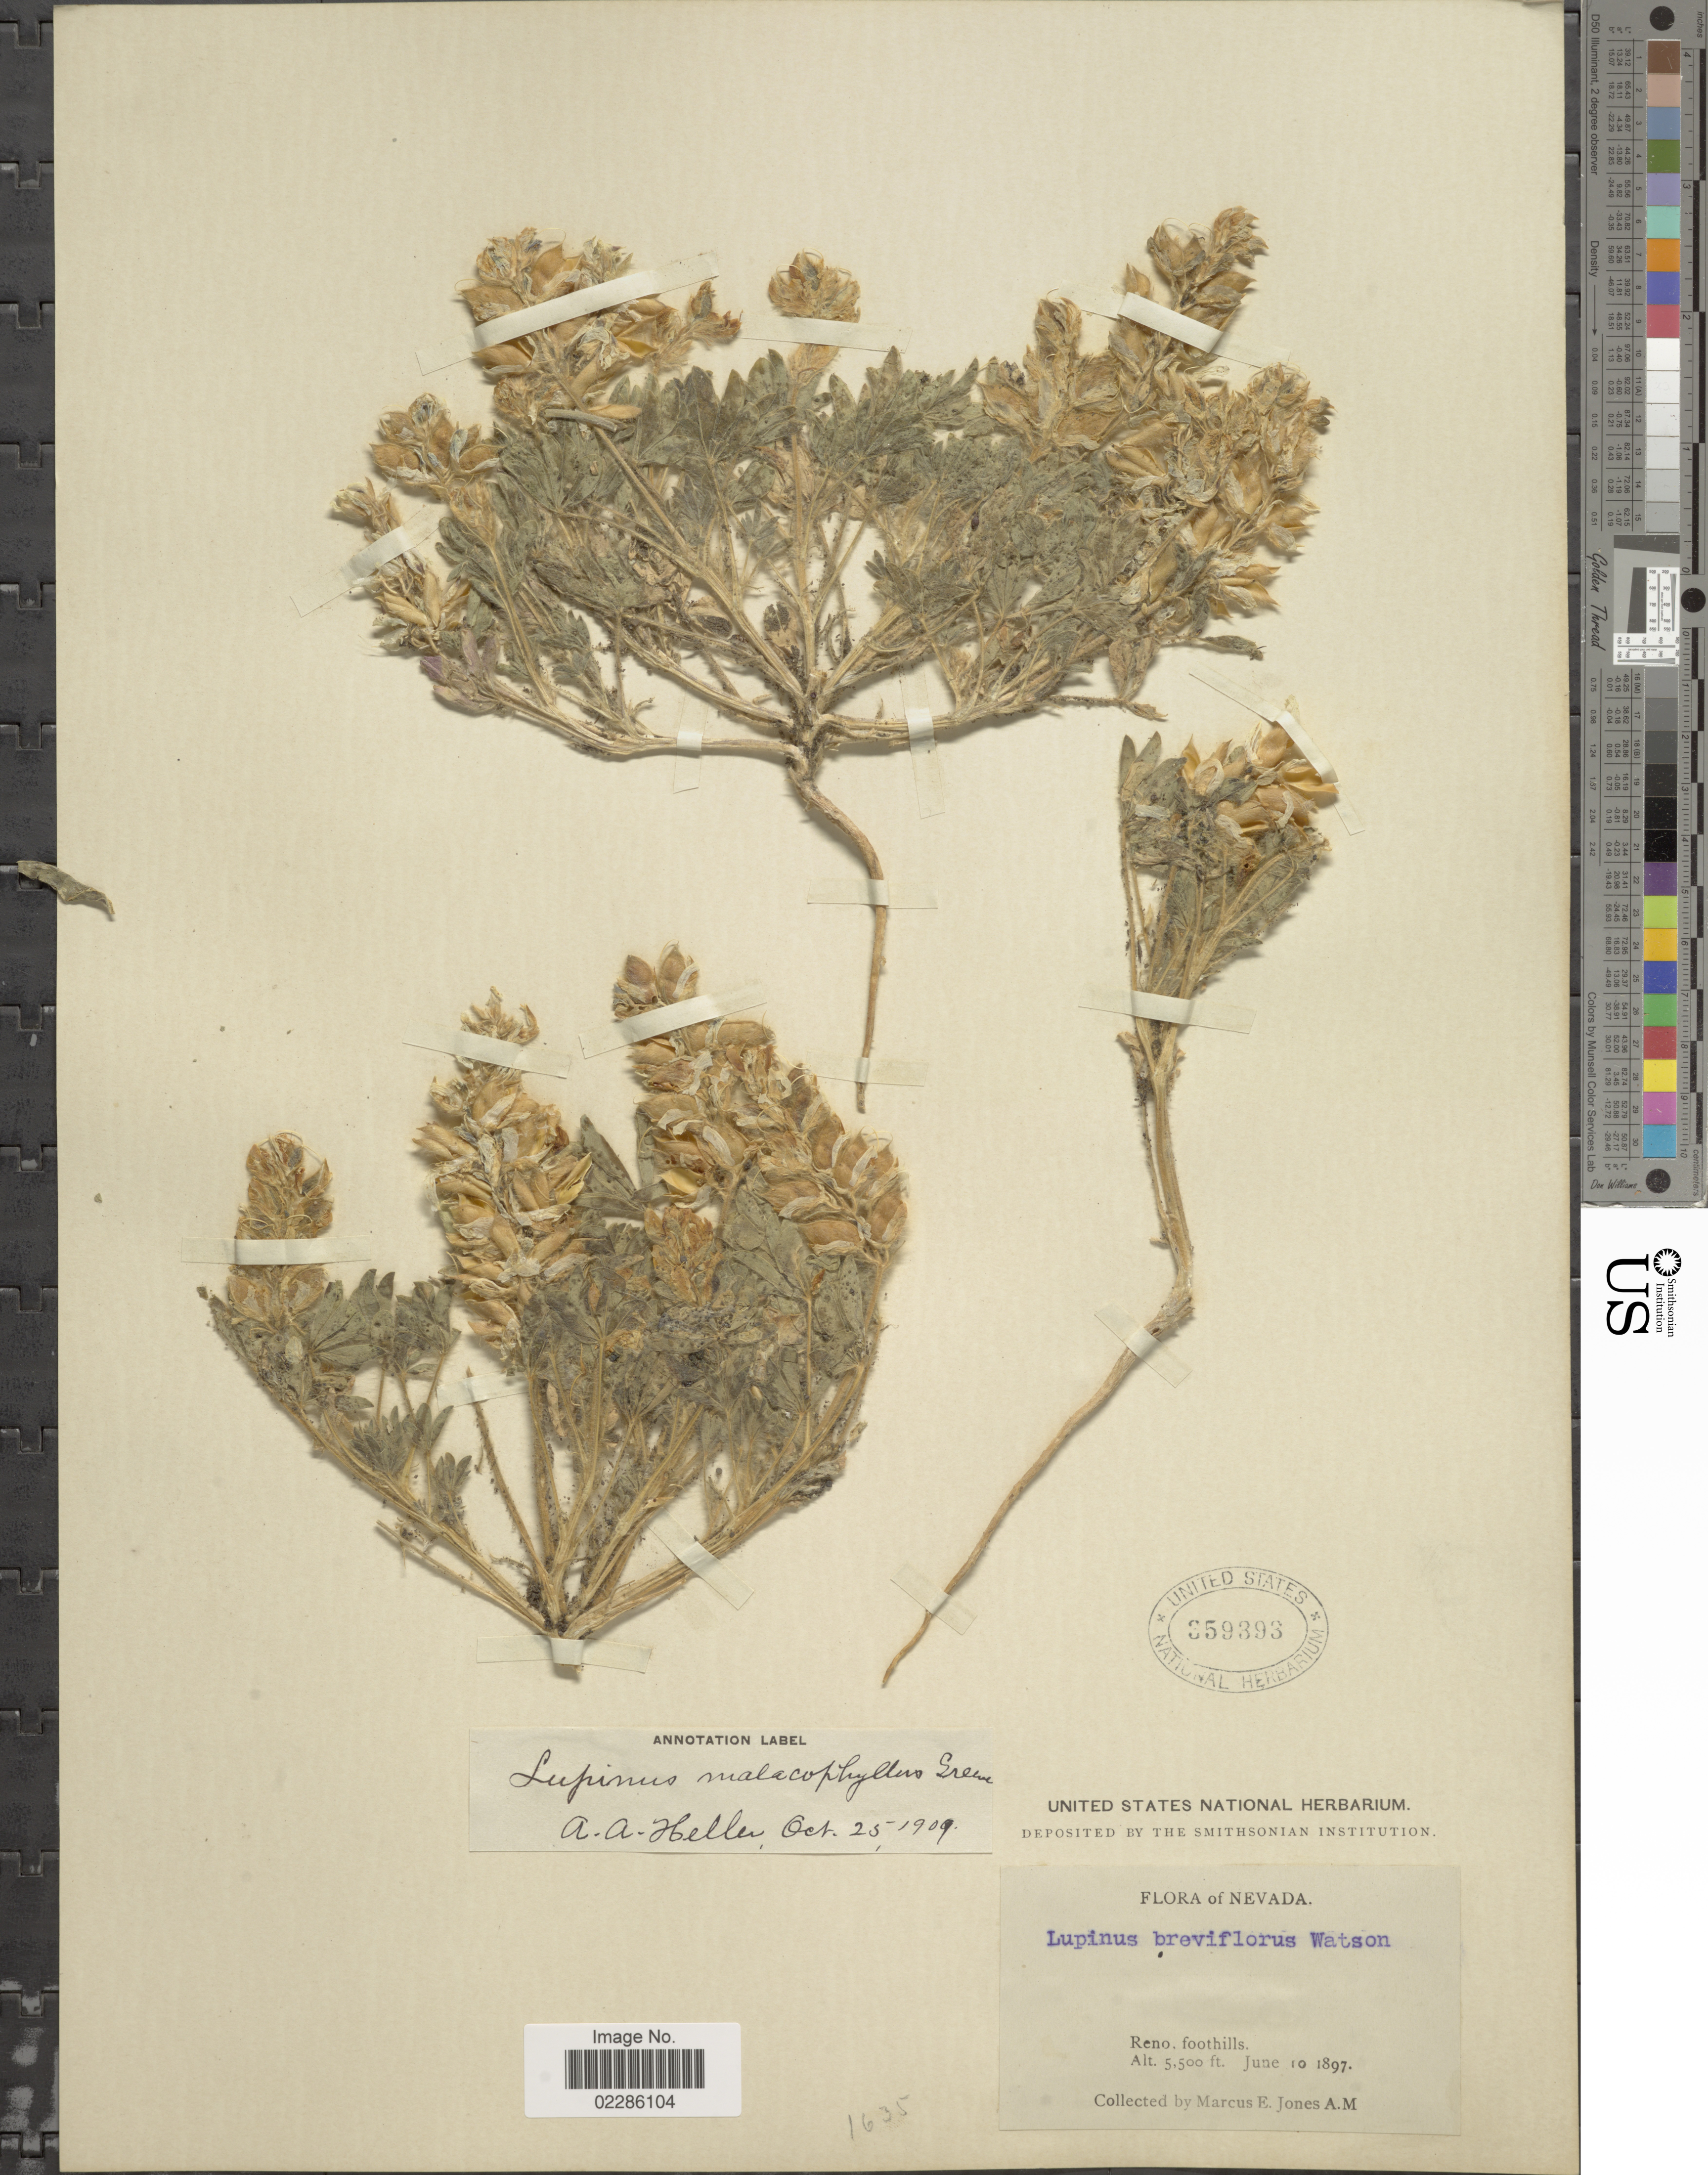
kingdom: Plantae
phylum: Tracheophyta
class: Magnoliopsida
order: Fabales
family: Fabaceae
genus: Lupinus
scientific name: Lupinus malacophyllus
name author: Greene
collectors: M. E. Jones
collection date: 1897-06-10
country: United States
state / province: Nevada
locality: Reno, foothills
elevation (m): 1676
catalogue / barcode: US 359393